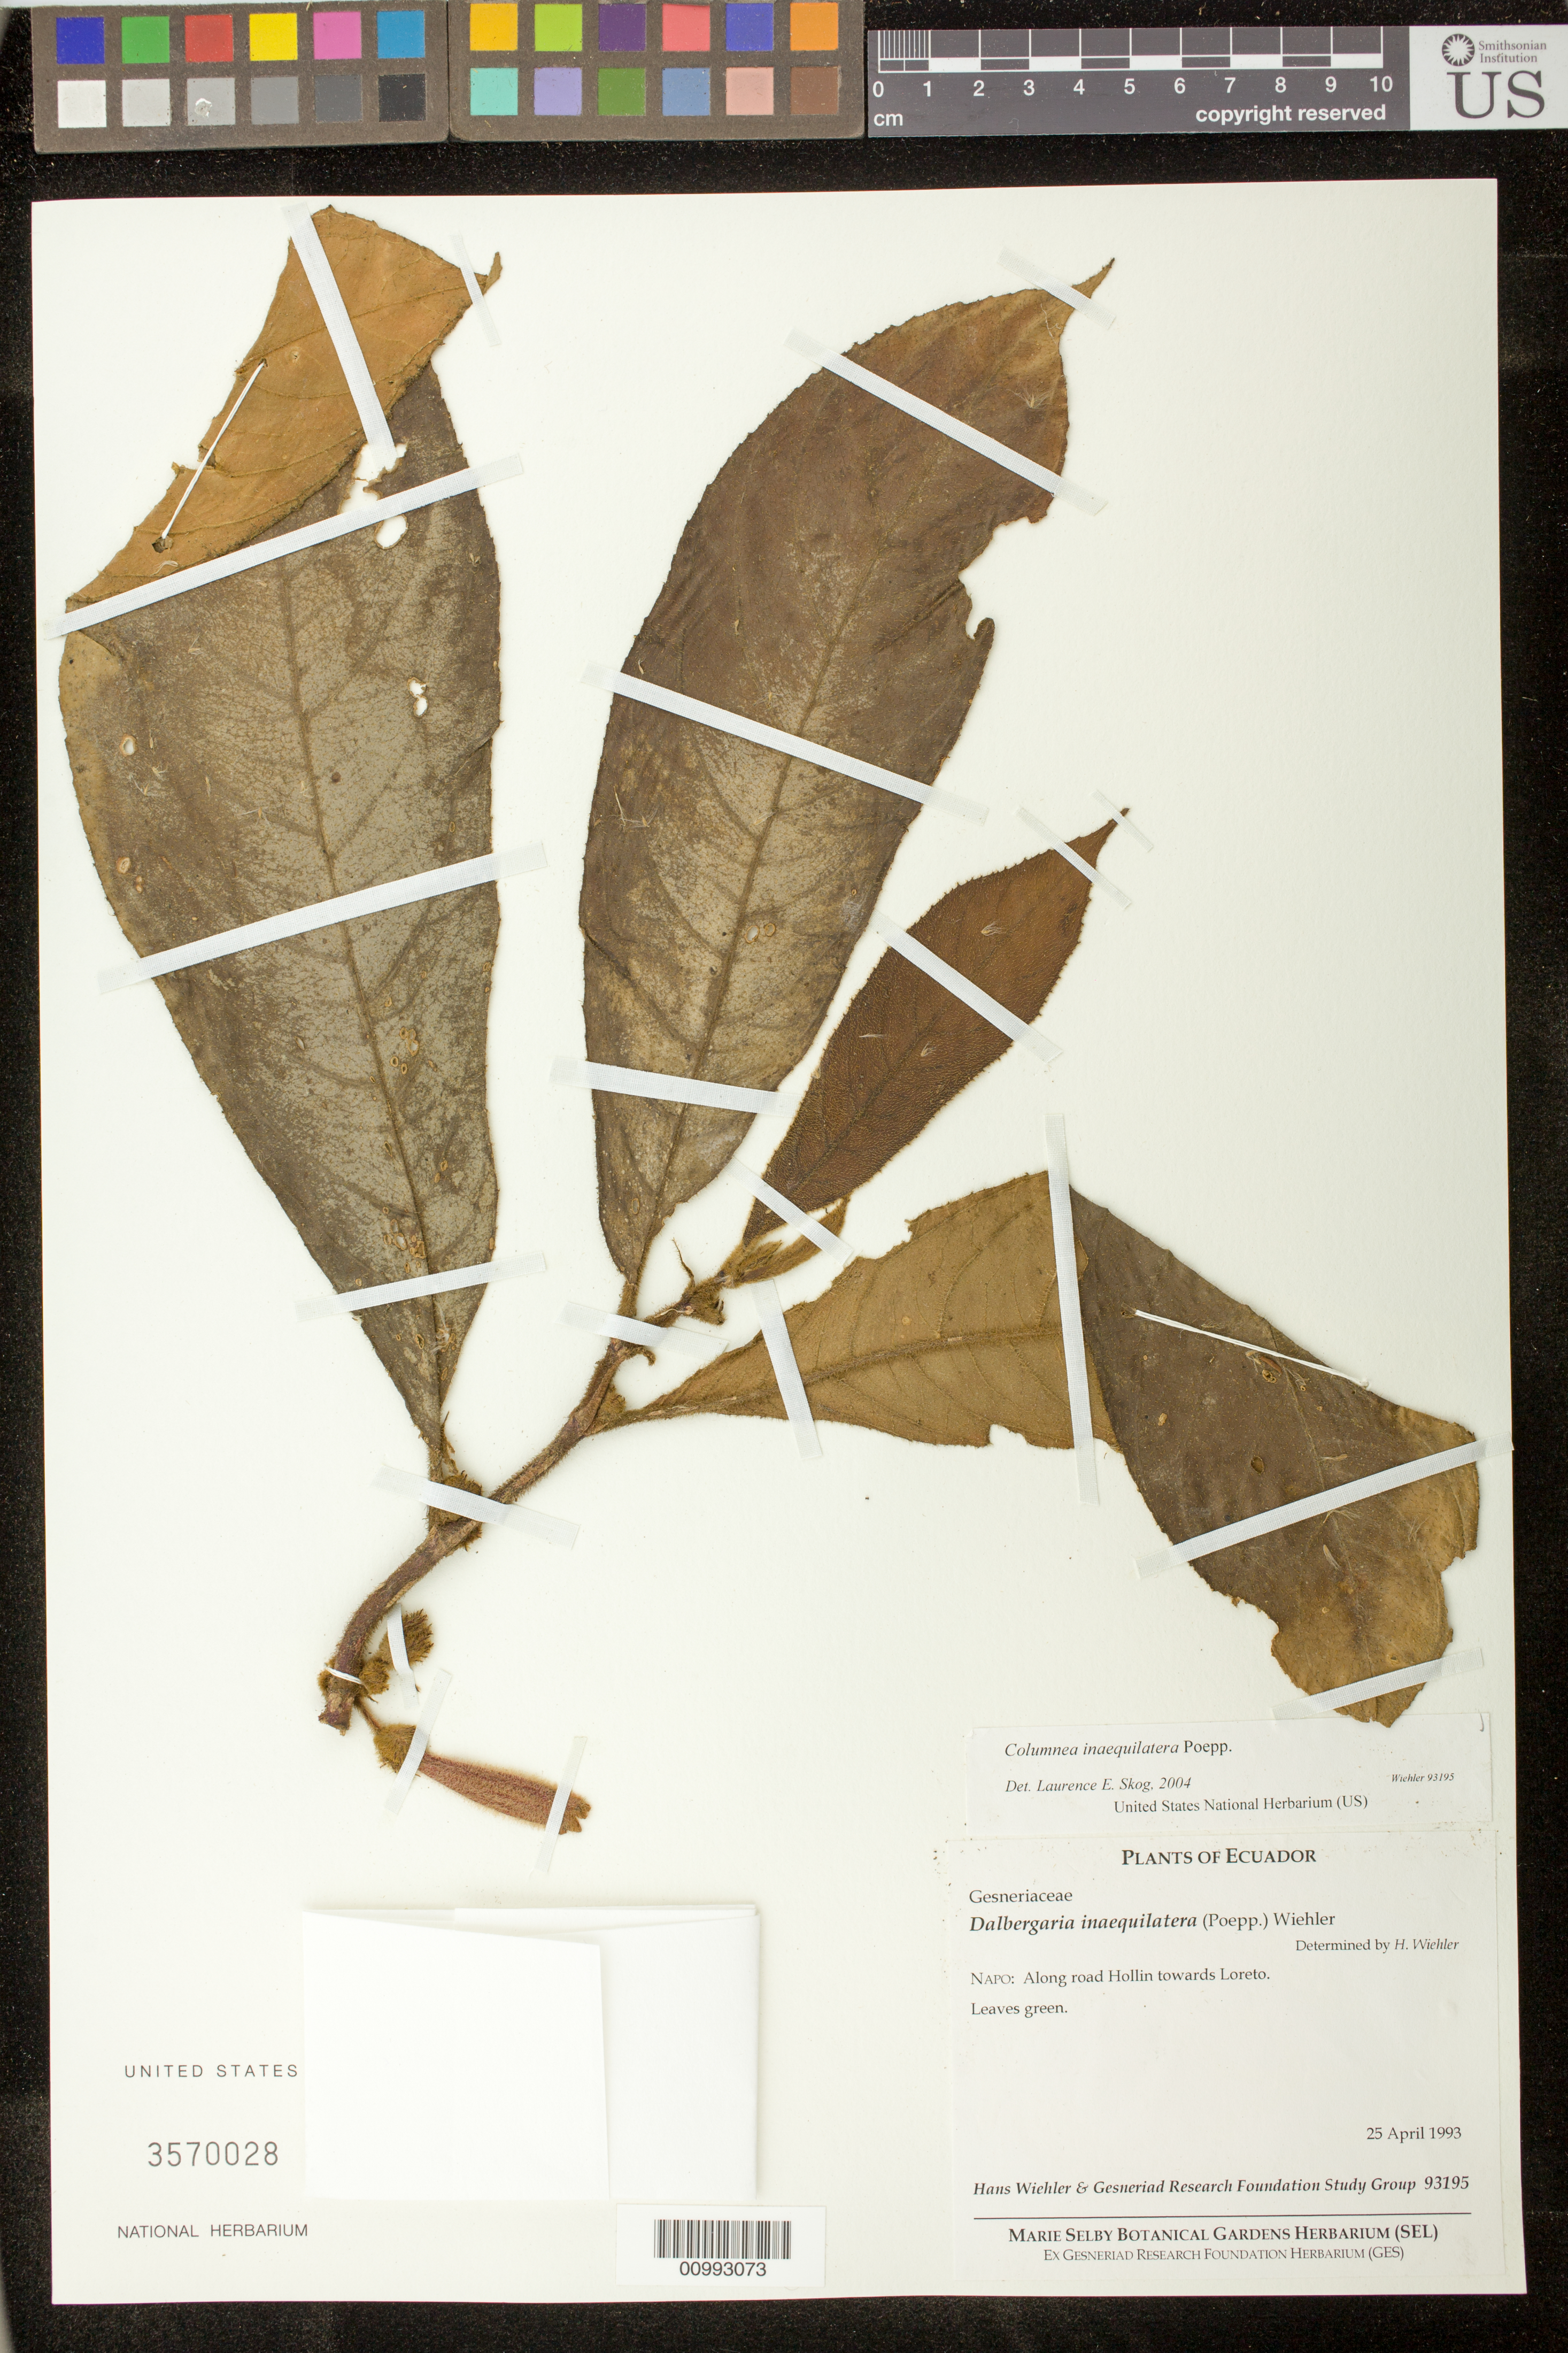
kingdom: Plantae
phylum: Tracheophyta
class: Magnoliopsida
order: Lamiales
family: Gesneriaceae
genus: Columnea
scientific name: Columnea inaequilatera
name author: Poepp.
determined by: Skog, Laurence E.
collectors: H. J. Wiehler & Gesneriad Research Foundation Study Group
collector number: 93195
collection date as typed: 25 Apr 1993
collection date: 1993-04-25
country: Ecuador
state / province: Napo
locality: Napo: Along road Hollin towards Loreto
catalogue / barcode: US 3570028